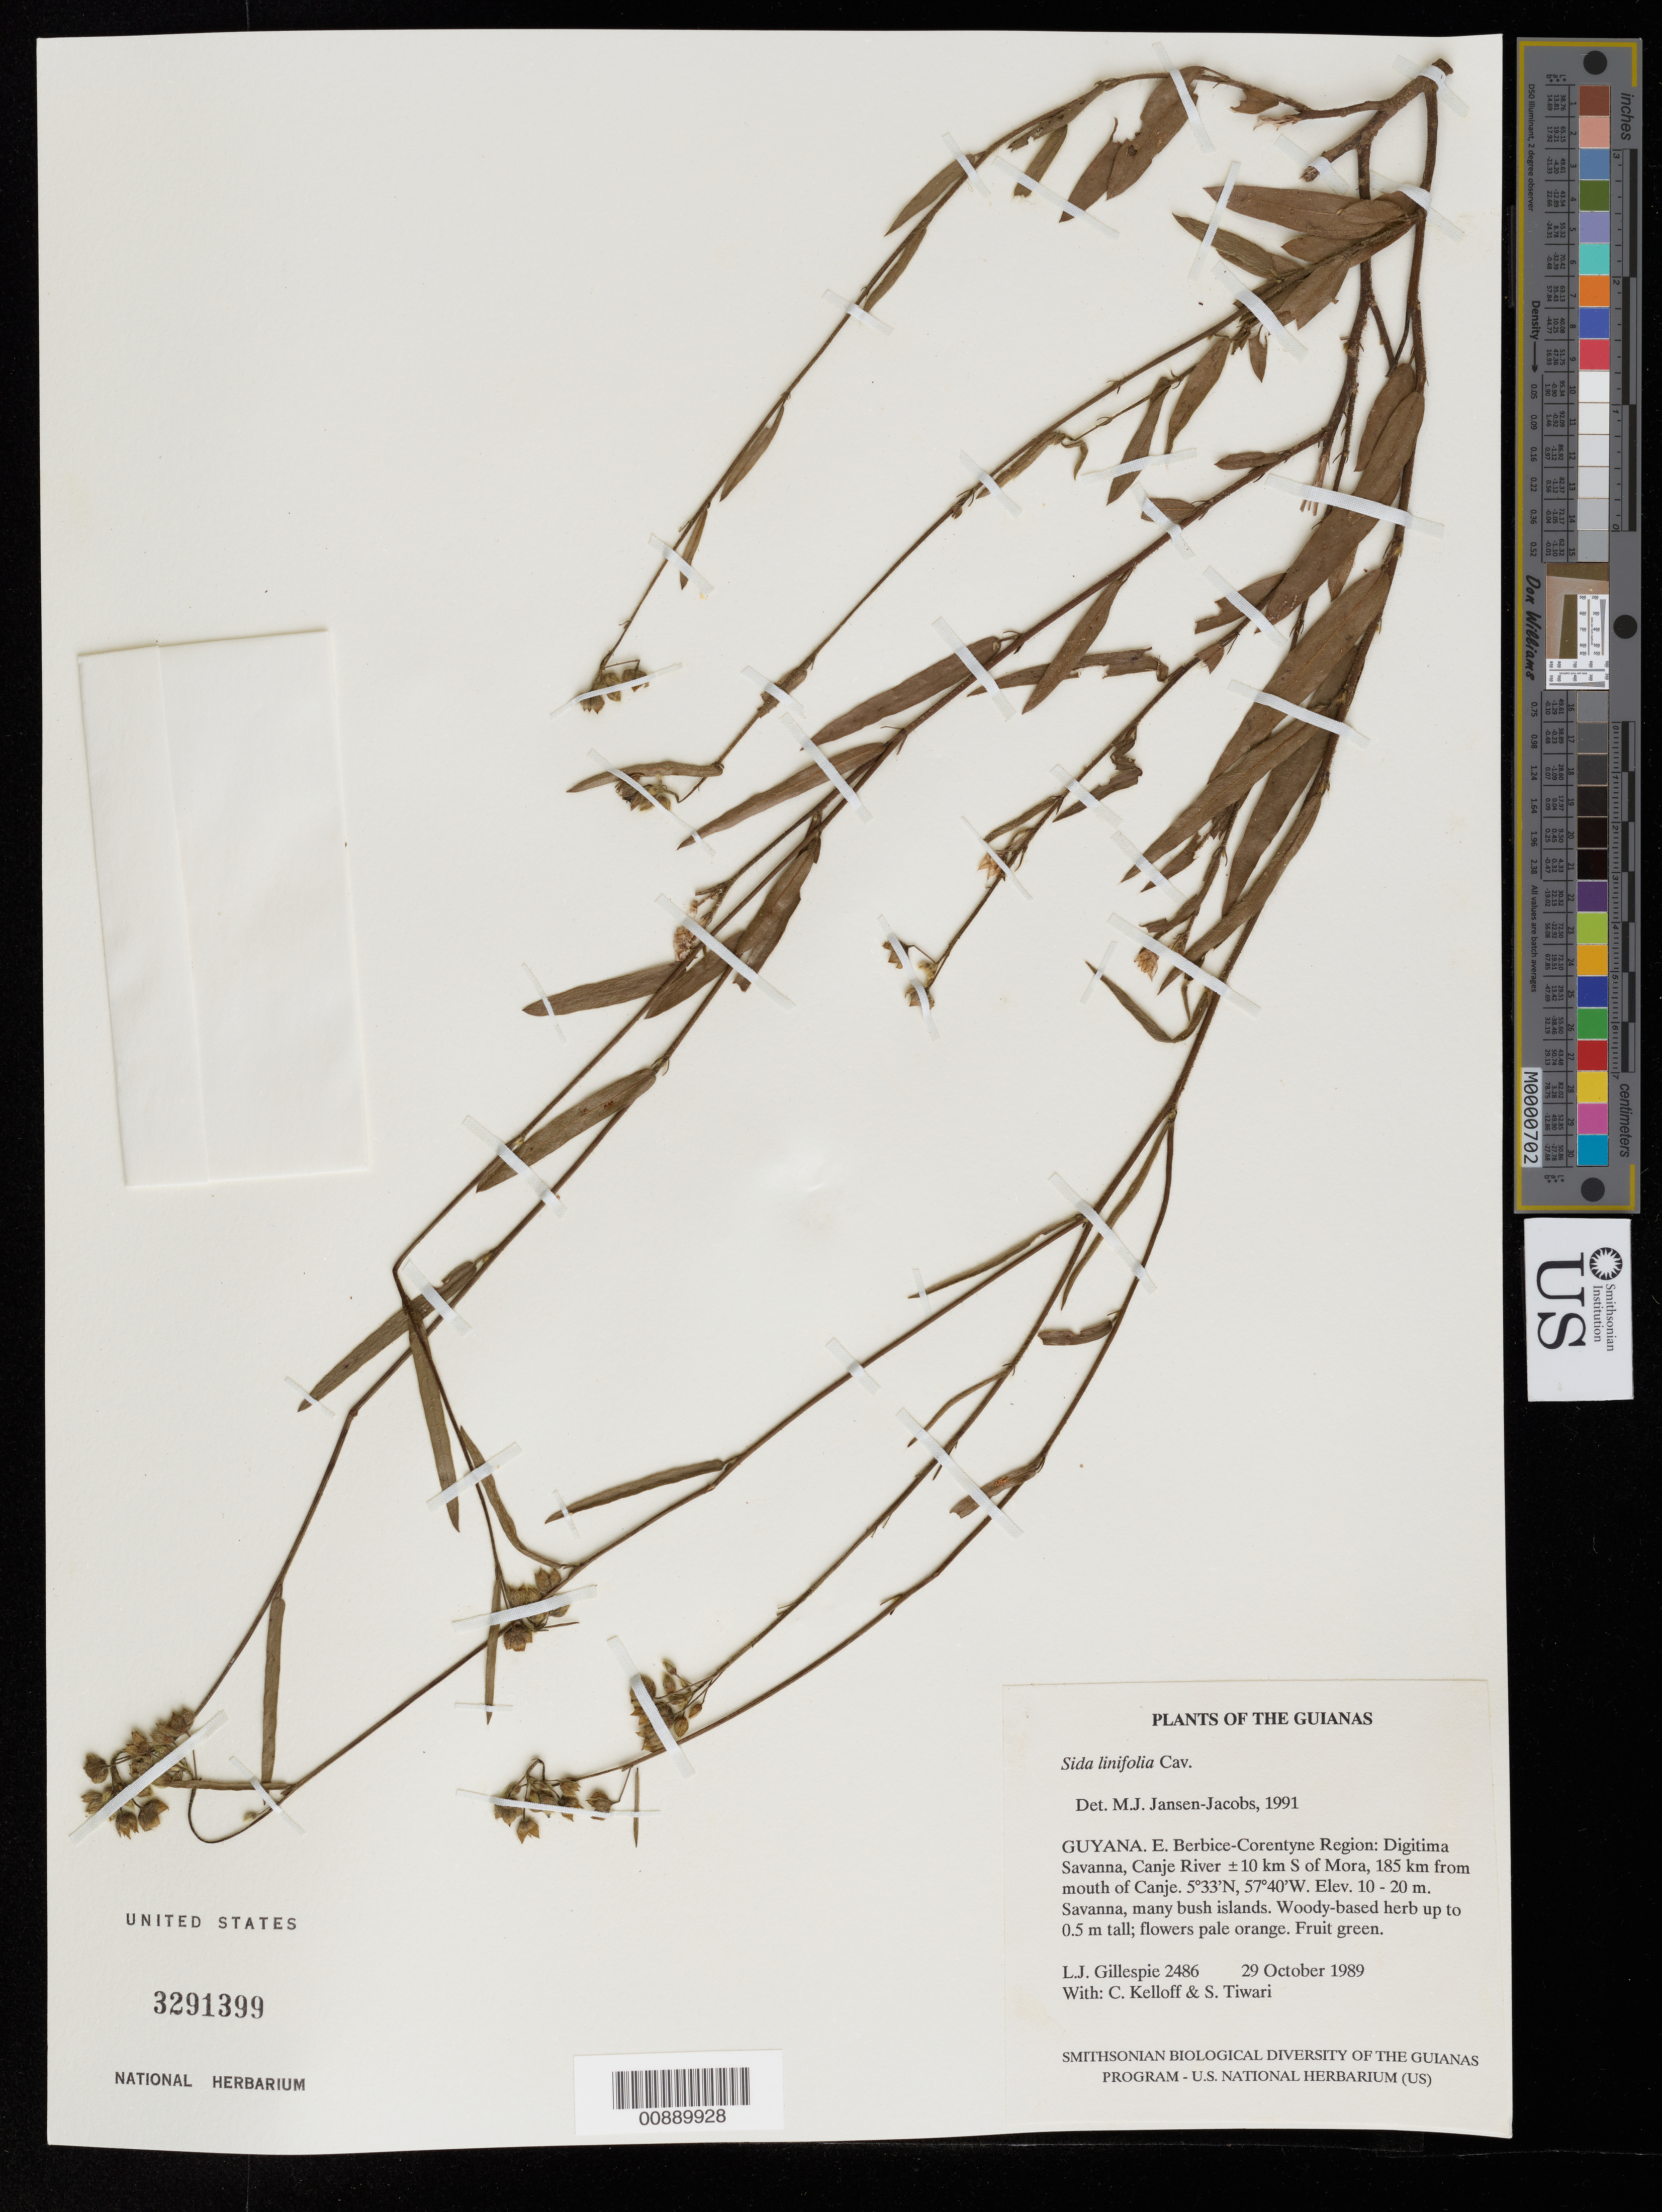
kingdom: Plantae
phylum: Tracheophyta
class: Magnoliopsida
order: Malvales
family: Malvaceae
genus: Sida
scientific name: Sida linifolia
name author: Cav.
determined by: Jansen-Jacobs, M. J., (U), Nationaal Herbarium Nederland, Utrecht University branch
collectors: L. J. Gillespie, C. L. Kelloff & S. Tiwari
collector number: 2486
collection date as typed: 29 October 1989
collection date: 1989-10-29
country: Guyana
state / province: E. Berbice-Corentyne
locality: Digitima Savanna, Canje River ±20 km S of Mora, 185 km from mouth of Canje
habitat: Savanna, many bush islands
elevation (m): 10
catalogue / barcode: US 3291399